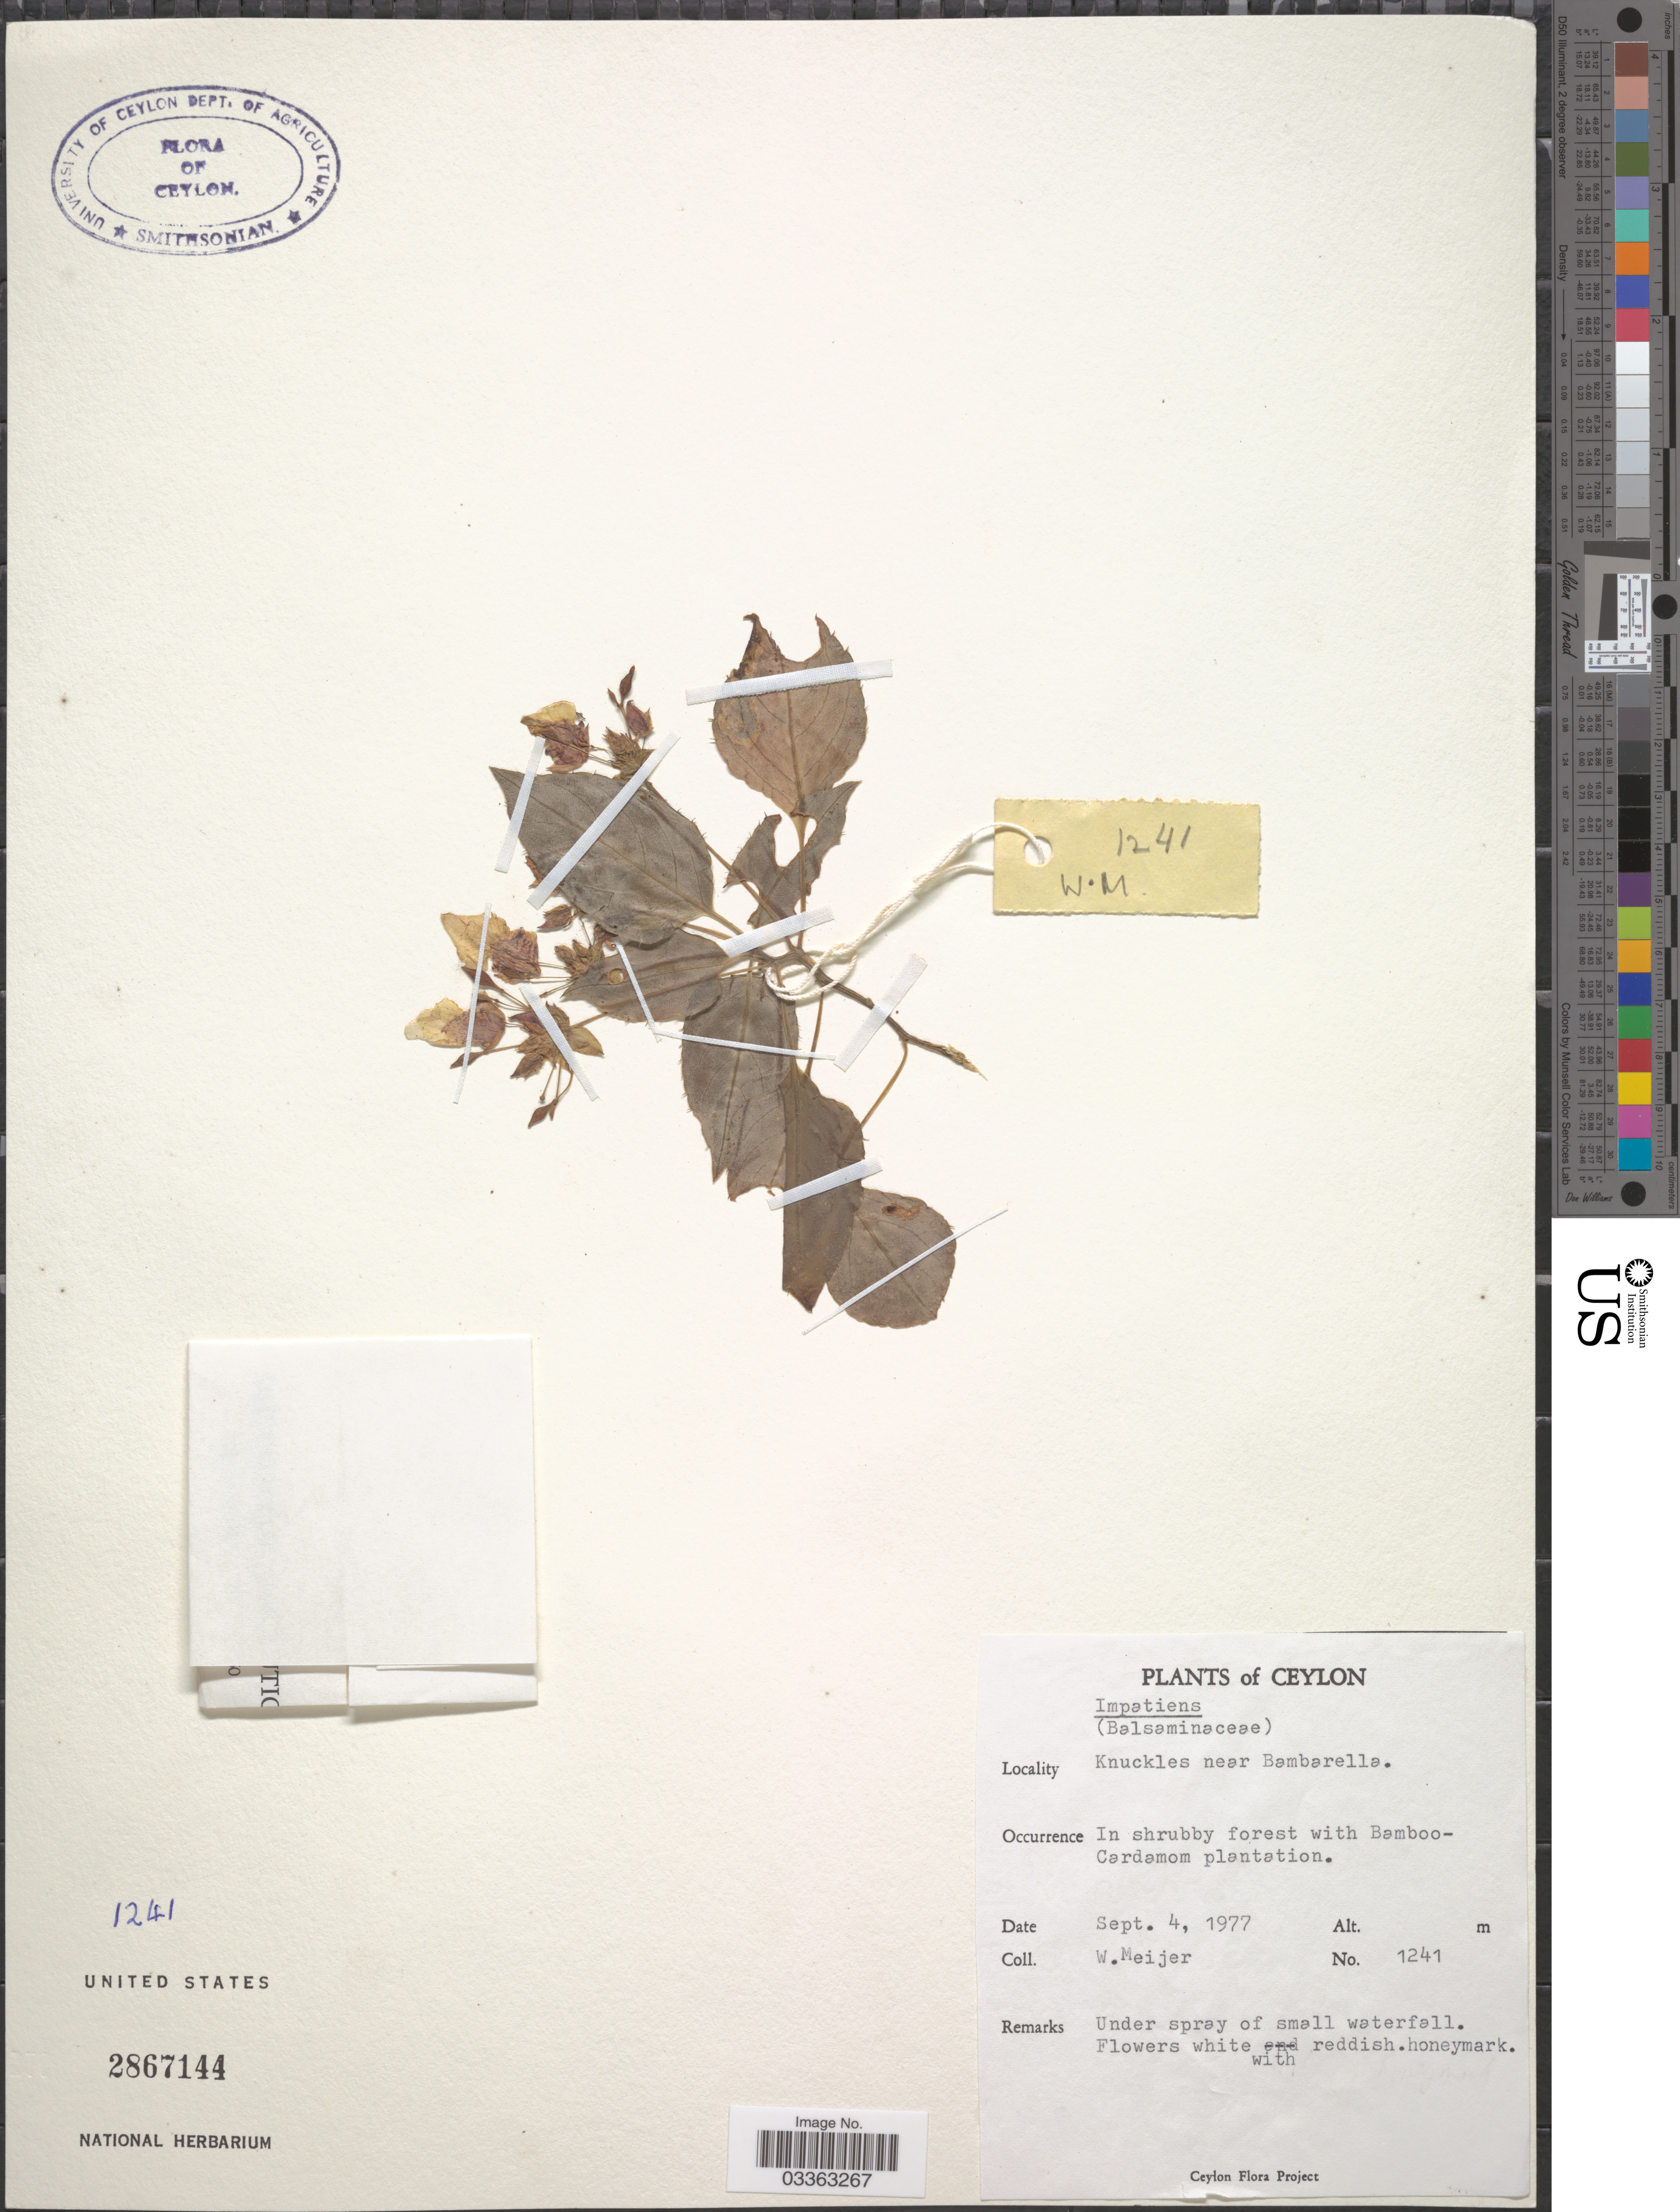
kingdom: Plantae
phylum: Tracheophyta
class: Magnoliopsida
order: Ericales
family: Balsaminaceae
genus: Impatiens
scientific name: Impatiens sp.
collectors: W. Meijer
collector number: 1241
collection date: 1977-09-04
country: Sri Lanka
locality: Ceylon. Knuckles near Bambarella. In shrubby forest with Bamboo-Cardamom plantation.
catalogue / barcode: US 2867144